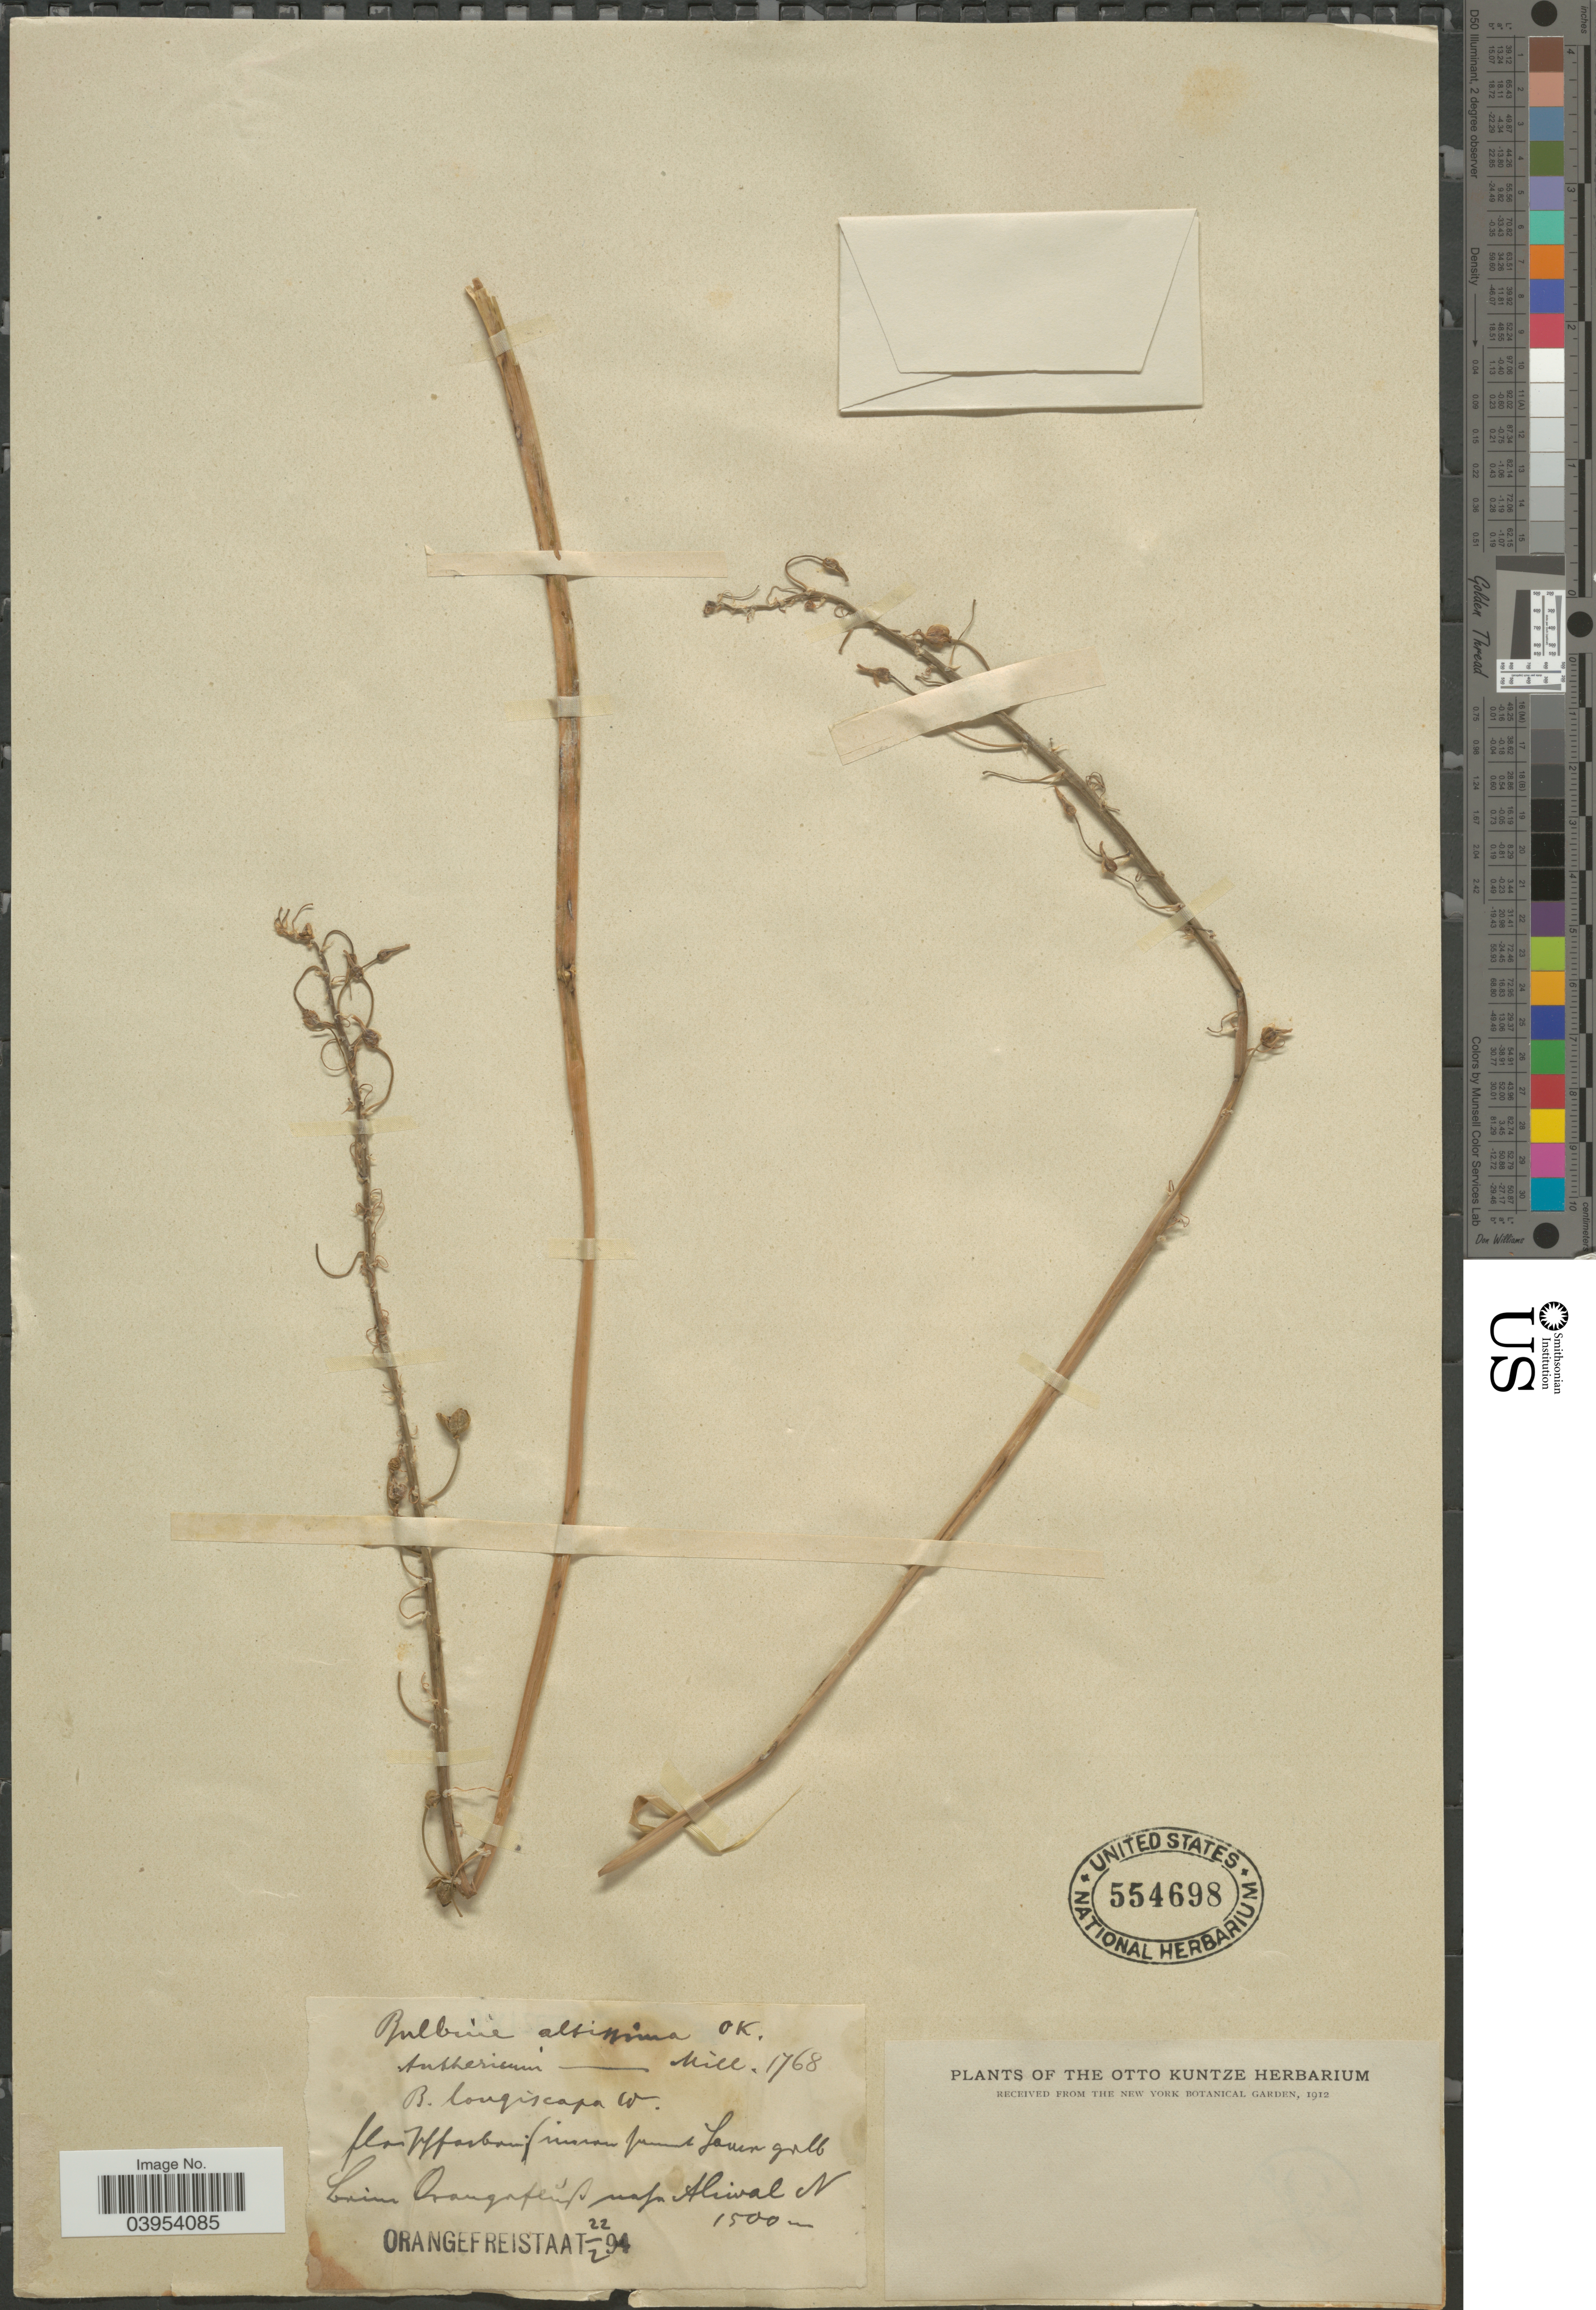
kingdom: Plantae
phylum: Tracheophyta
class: Liliopsida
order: Asparagales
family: Asphodelaceae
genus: Bulbine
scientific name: Bulbine altissima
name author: (Mill.) Fourc.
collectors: C.E.O. Kuntze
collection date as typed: Transcribed d/m/y: 22/2/94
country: South Africa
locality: Aliwal N Orangefreistraat.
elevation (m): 1500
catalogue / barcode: US 554698